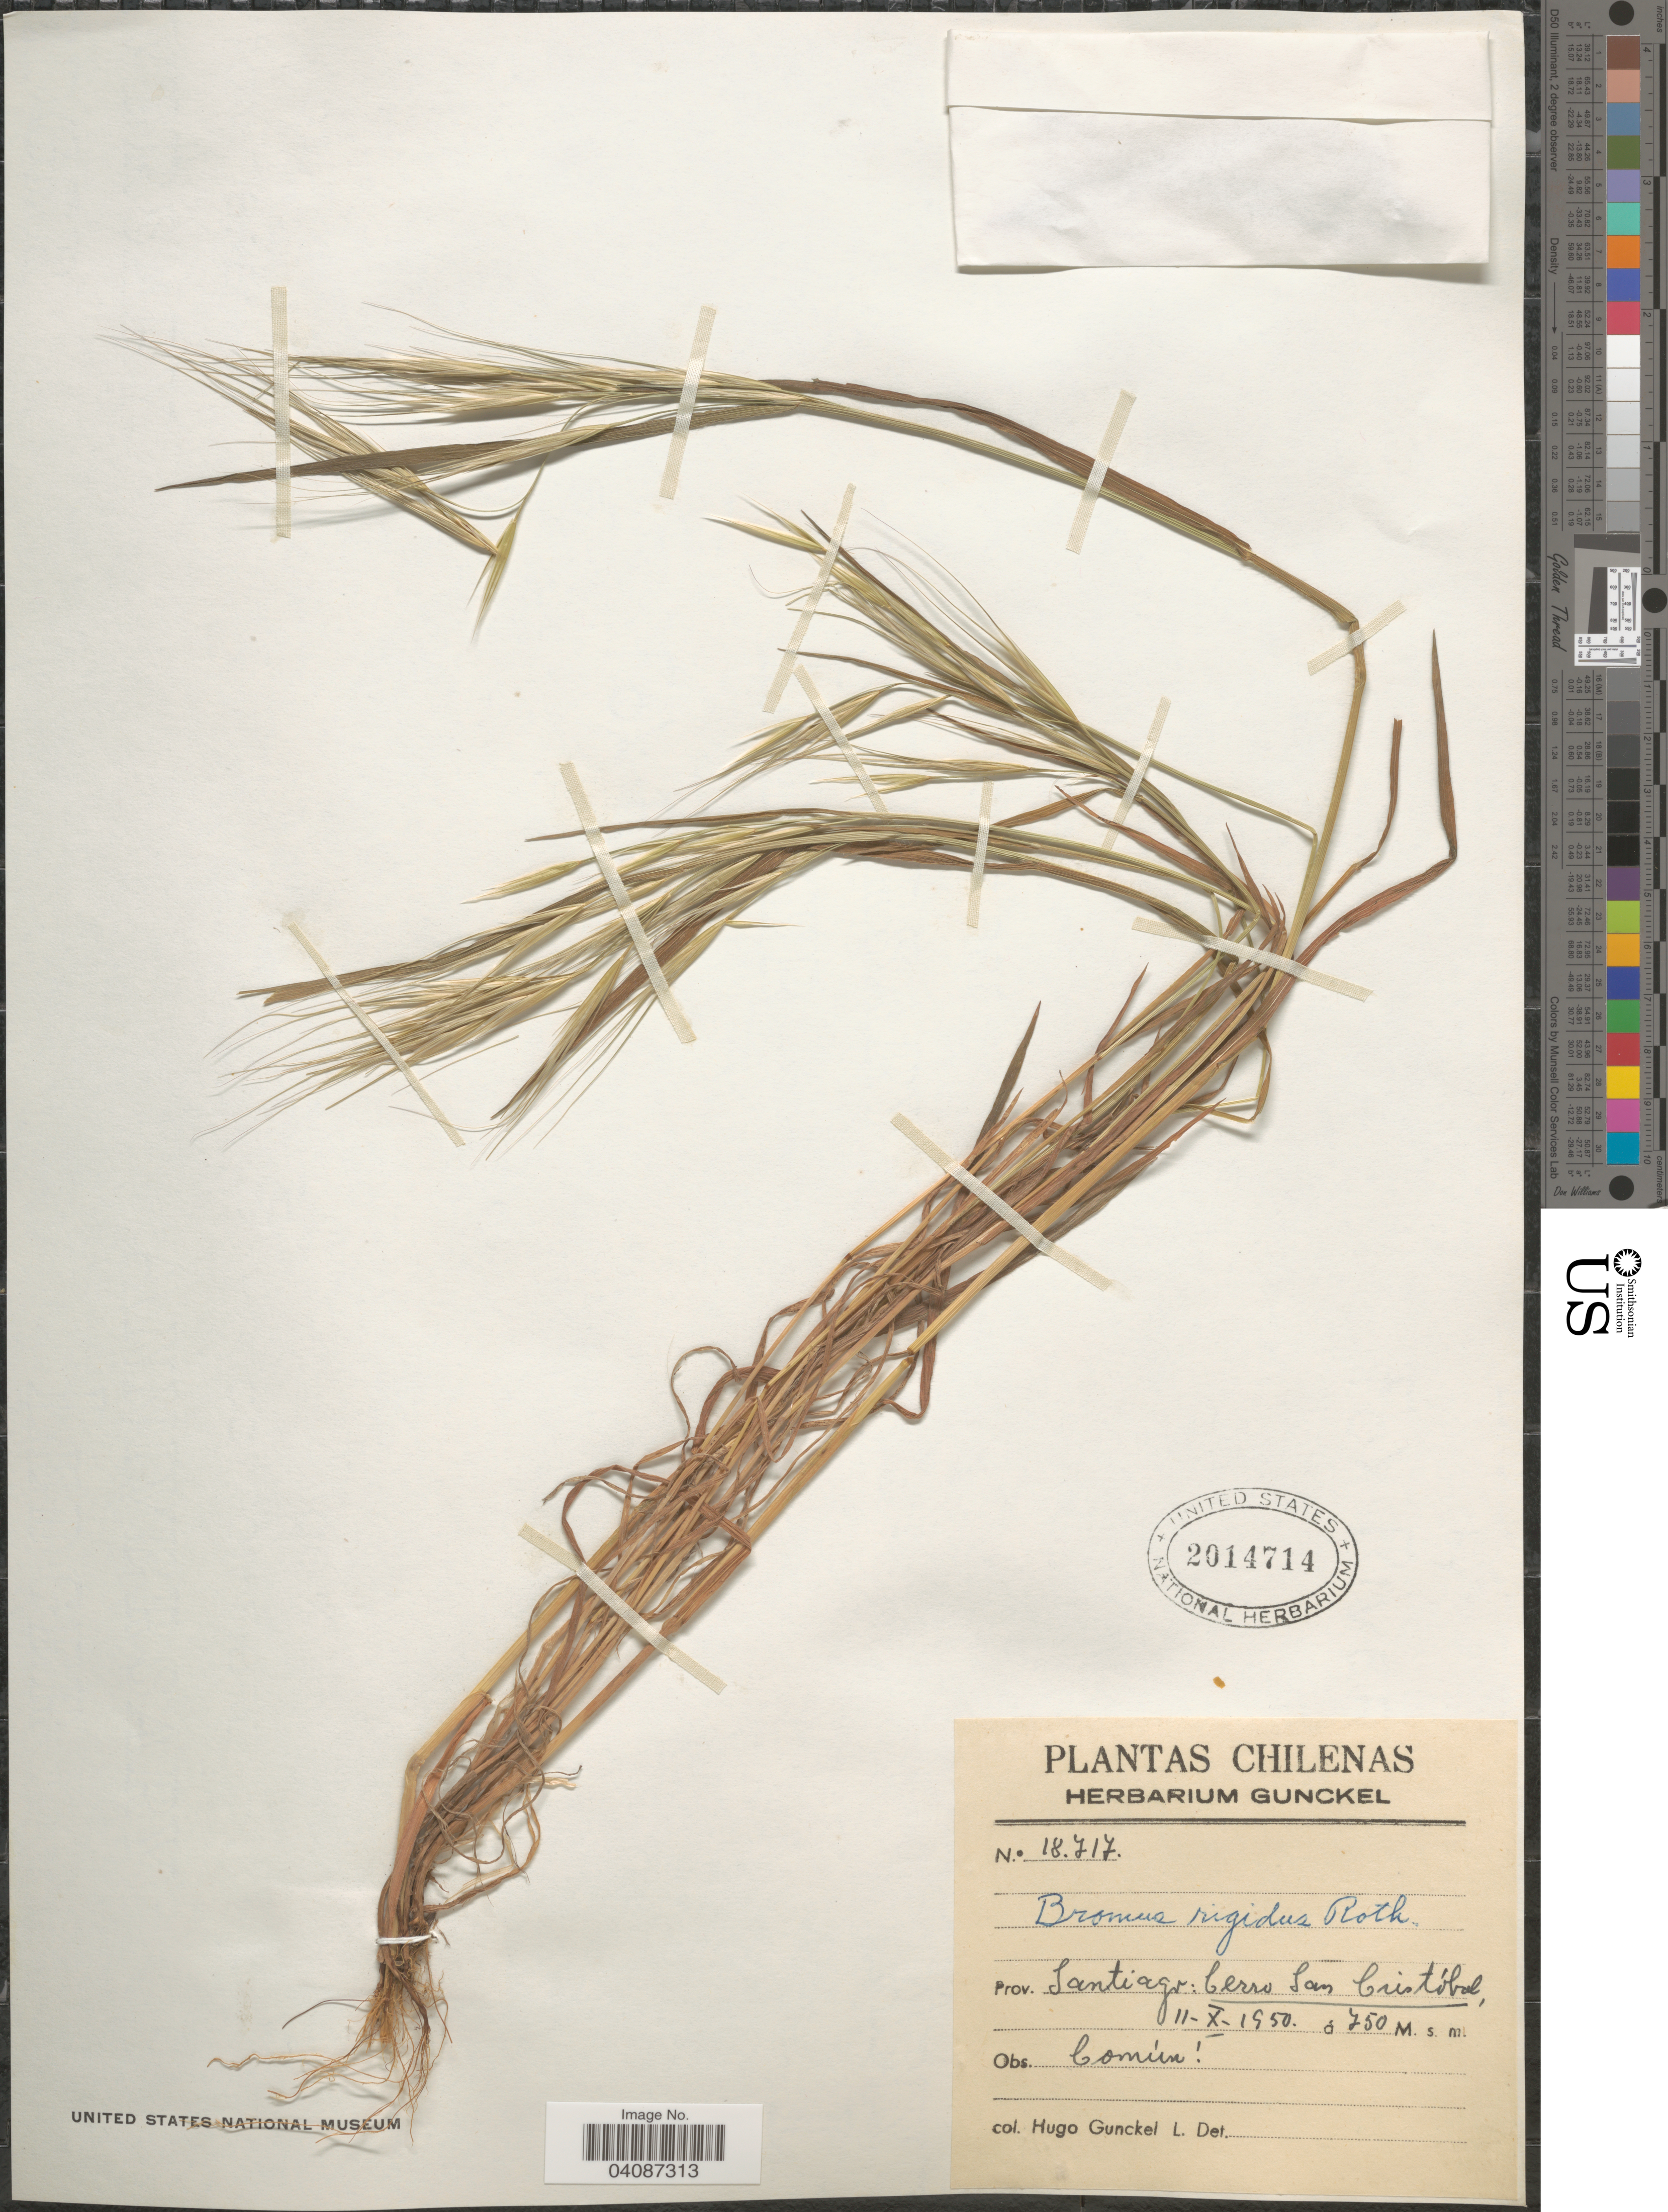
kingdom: Plantae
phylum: Tracheophyta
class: Liliopsida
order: Poales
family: Poaceae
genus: Bromus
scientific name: Bromus rigidus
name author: Roth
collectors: H. Gunckel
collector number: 18717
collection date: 1950-10-11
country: Chile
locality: Prov. Santiago: Cerro San Cristóbal.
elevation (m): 750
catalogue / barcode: US 2014714